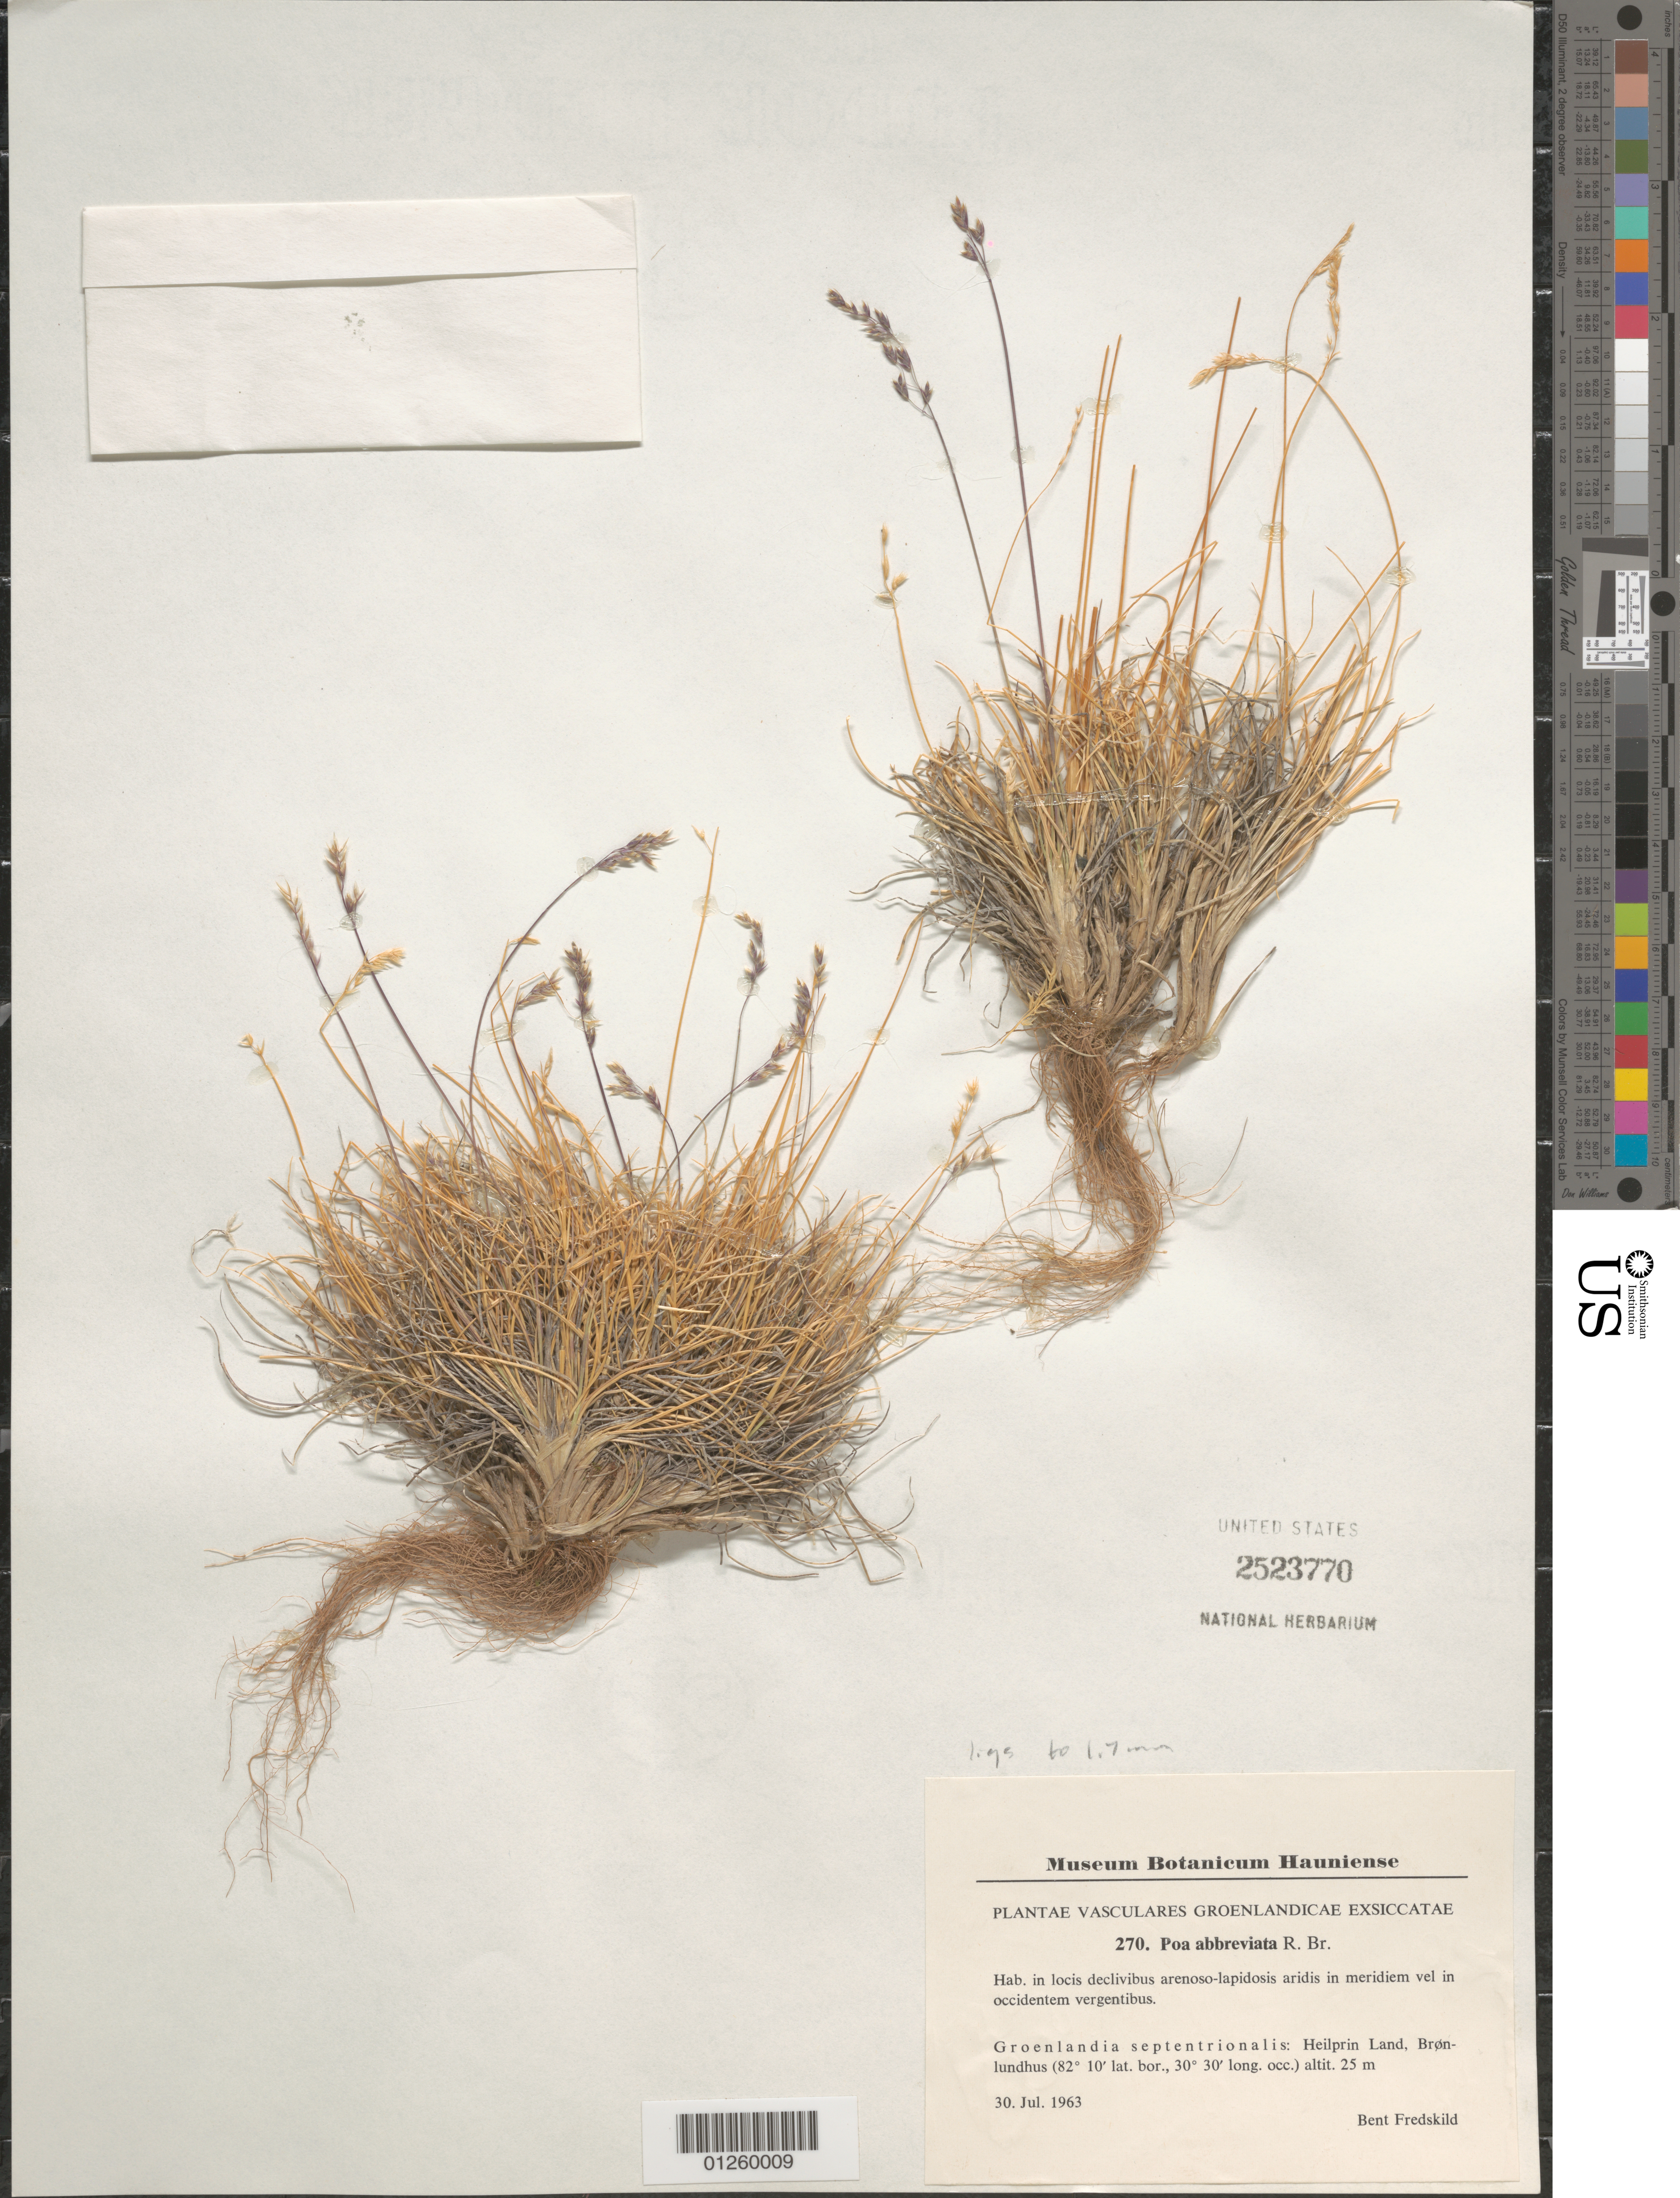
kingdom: Plantae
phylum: Tracheophyta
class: Liliopsida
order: Poales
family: Poaceae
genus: Poa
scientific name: Poa abbreviata subsp. abbreviata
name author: R. Br.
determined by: Soreng, Robert J., Research Associate (BOT), Smithsonian Institution - National Museum of Natural History (UNITED STATES)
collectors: B. Fredskild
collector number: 270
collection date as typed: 30. Jul. 1963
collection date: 1963-07-30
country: Greenland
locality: Groenlandia septentrionalis: Heilprin Land, Bronlundhus.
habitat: Hab. in locis declivibus arenoso-lapidosis aridis in meridiem vel in occidentem vergentibus.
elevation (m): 25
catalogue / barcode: US 2523770